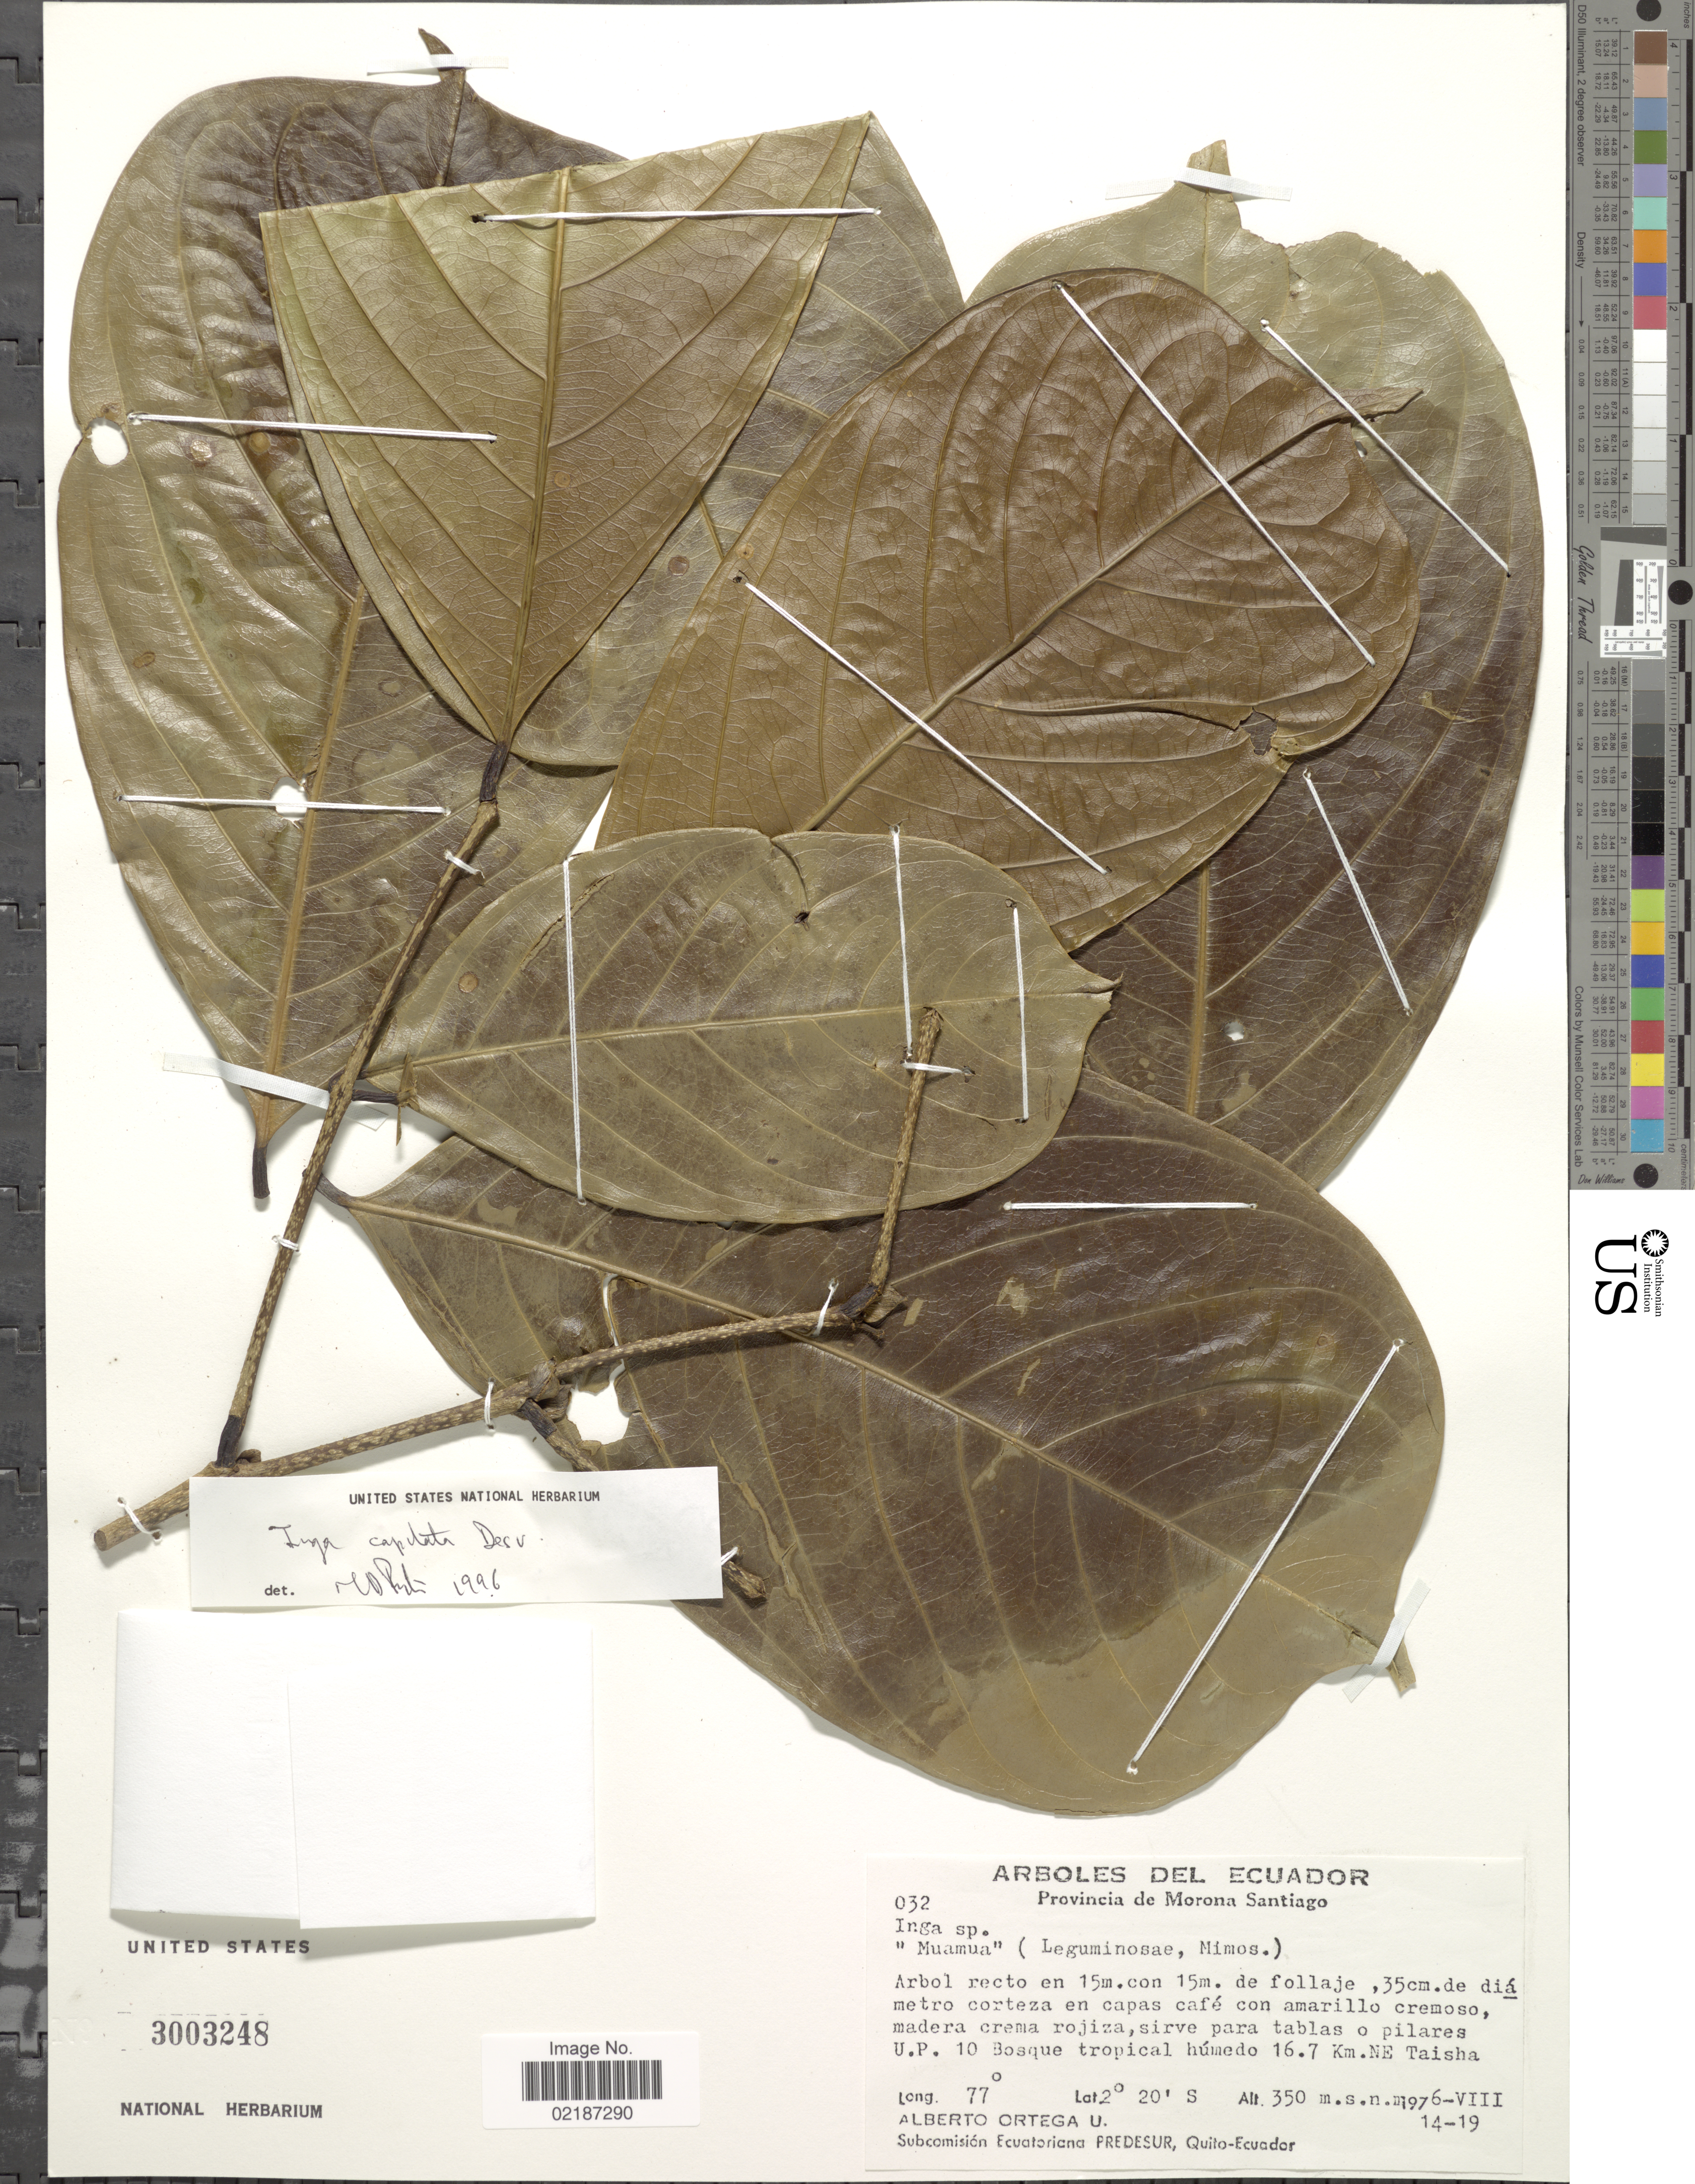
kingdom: Plantae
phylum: Tracheophyta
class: Magnoliopsida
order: Fabales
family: Fabaceae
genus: Inga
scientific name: Inga capitata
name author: Desv.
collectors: A. T. Ortega U.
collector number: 032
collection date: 1976-08-14/1976-08-19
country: Ecuador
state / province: Morona-Santiago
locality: Madera crema rojiza, sirve para tablas o pilares U.P. 10 Bosque tropical húmedo 16.7 km. NE RTaisha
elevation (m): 350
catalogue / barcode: US 3003248